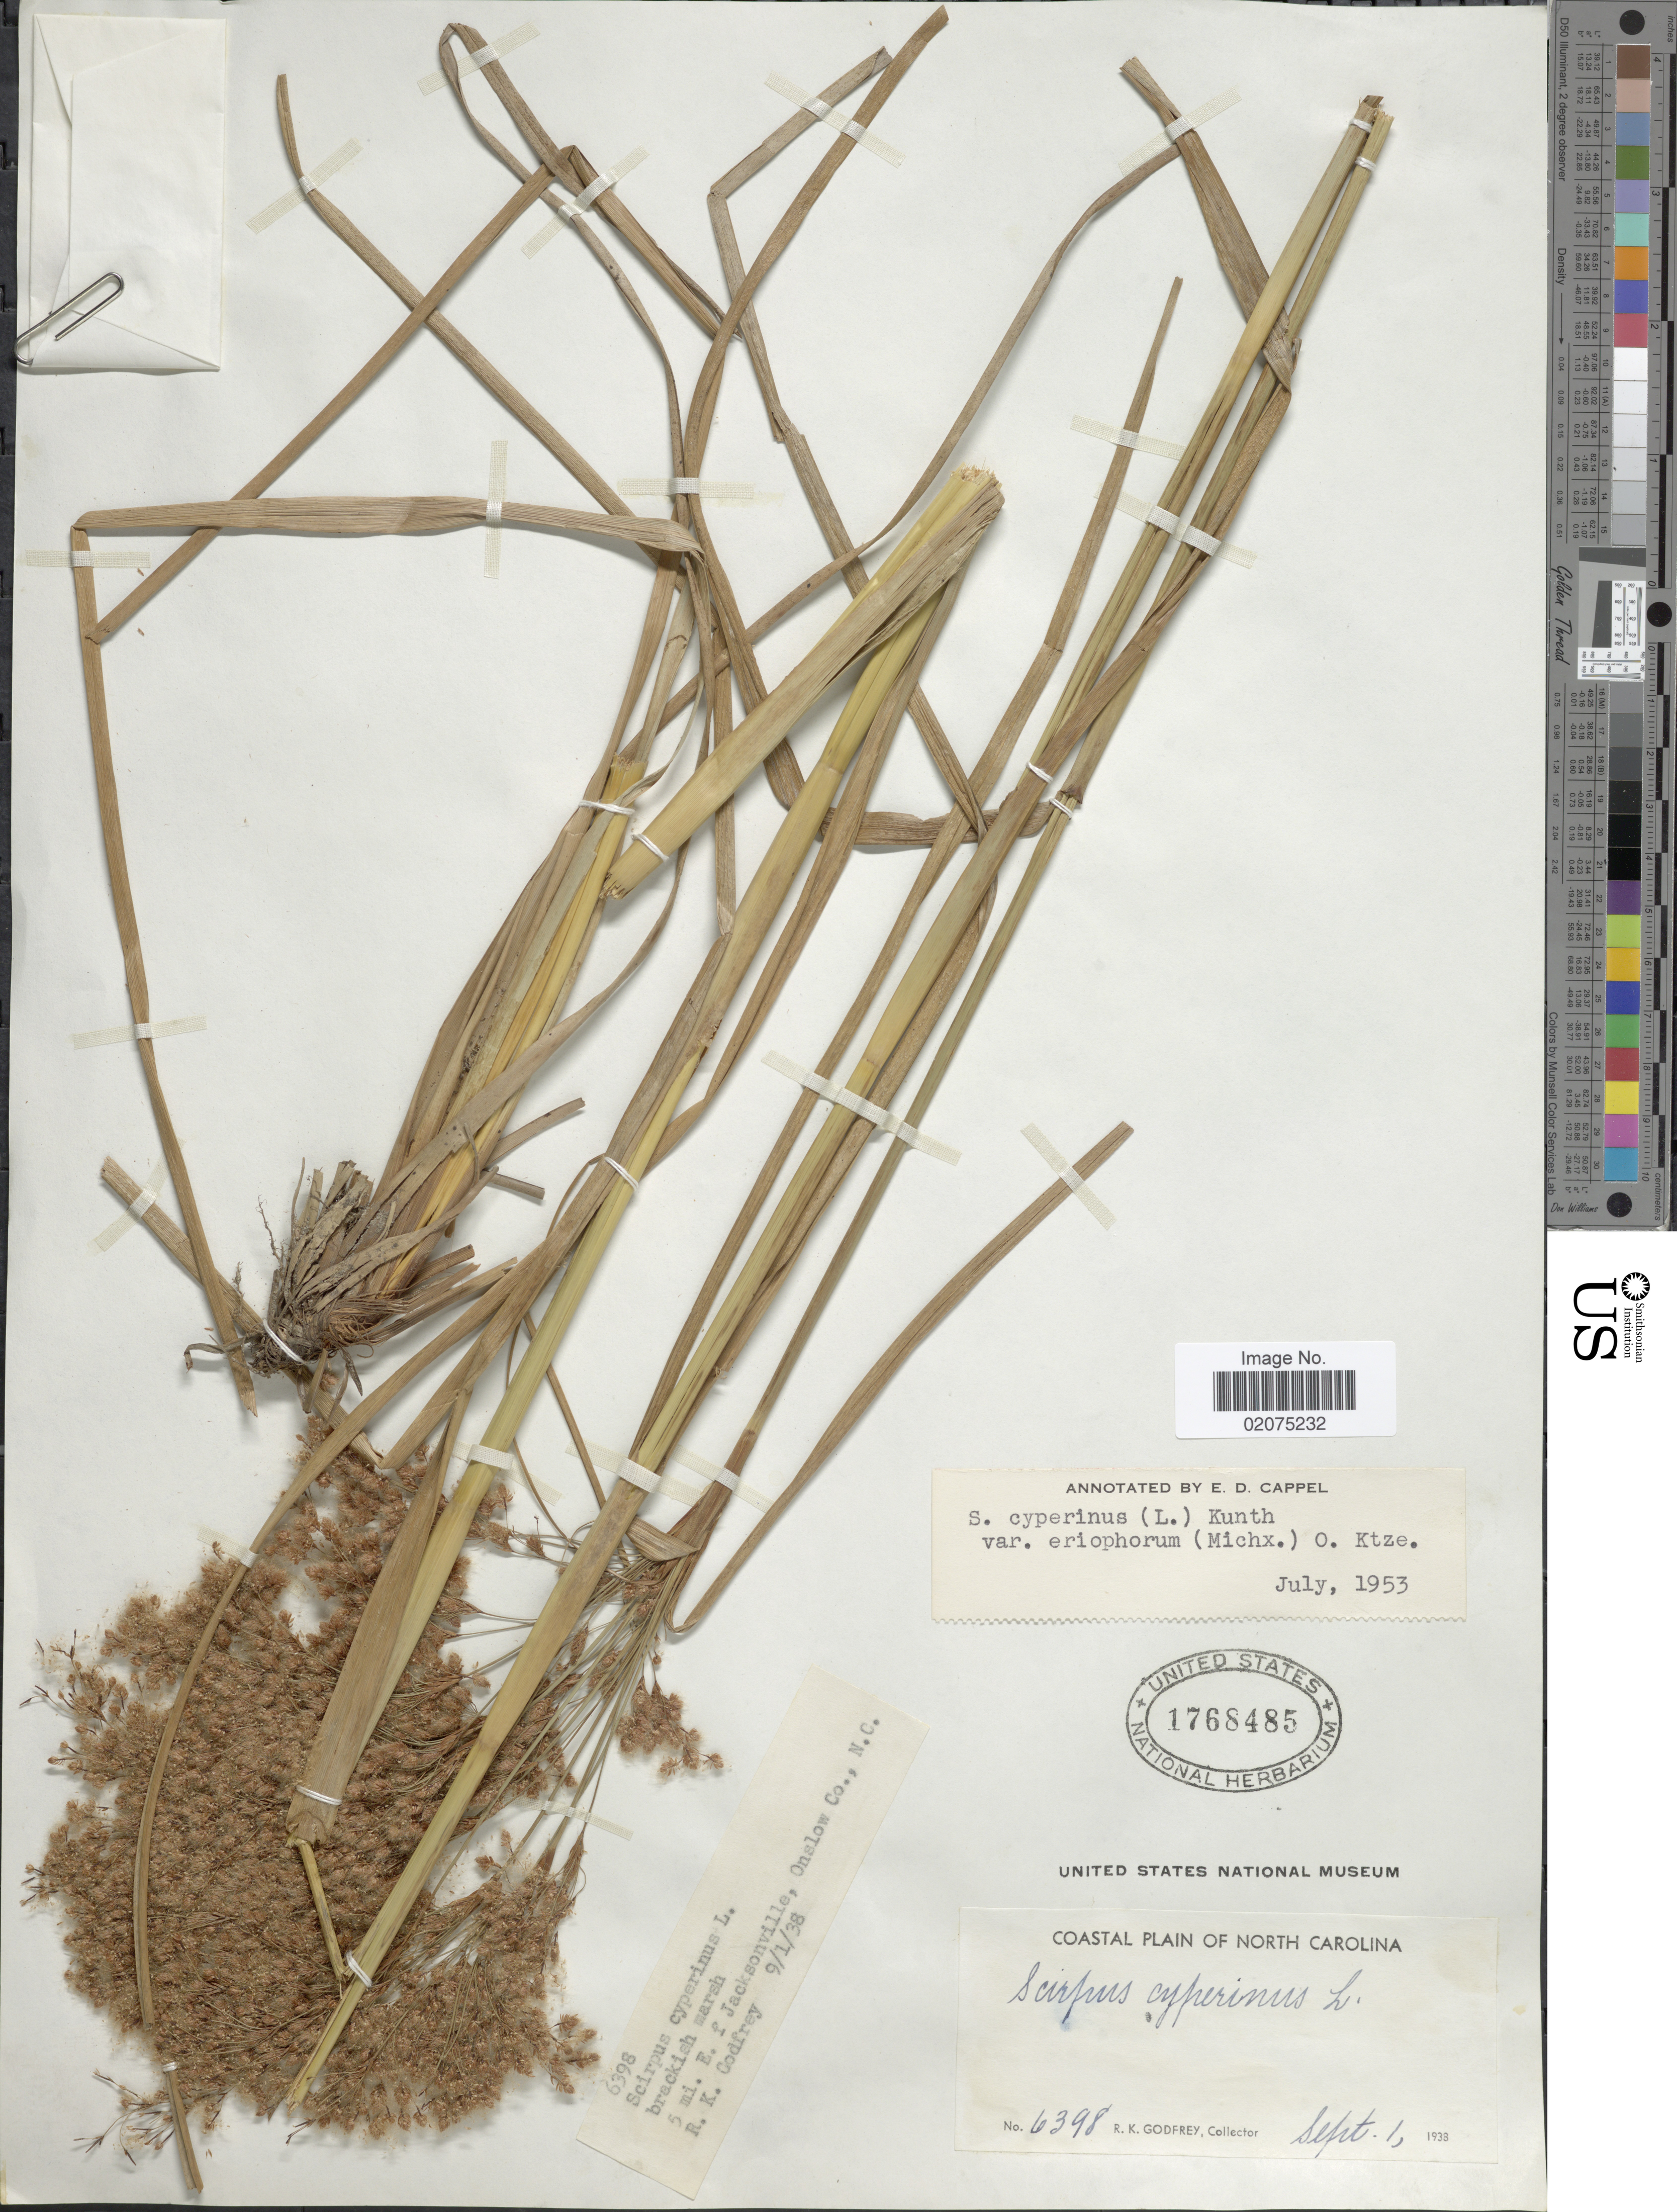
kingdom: Plantae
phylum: Tracheophyta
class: Liliopsida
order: Poales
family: Cyperaceae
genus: Scirpus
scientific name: Scirpus cyperinus var. eriophorum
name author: (Michx.) Kuntze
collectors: R. K. Godfrey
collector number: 6398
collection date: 1938-09-01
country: United States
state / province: North Carolina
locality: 5 mi E f Jacksonville, Onslow Co., NC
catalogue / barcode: US 1768485